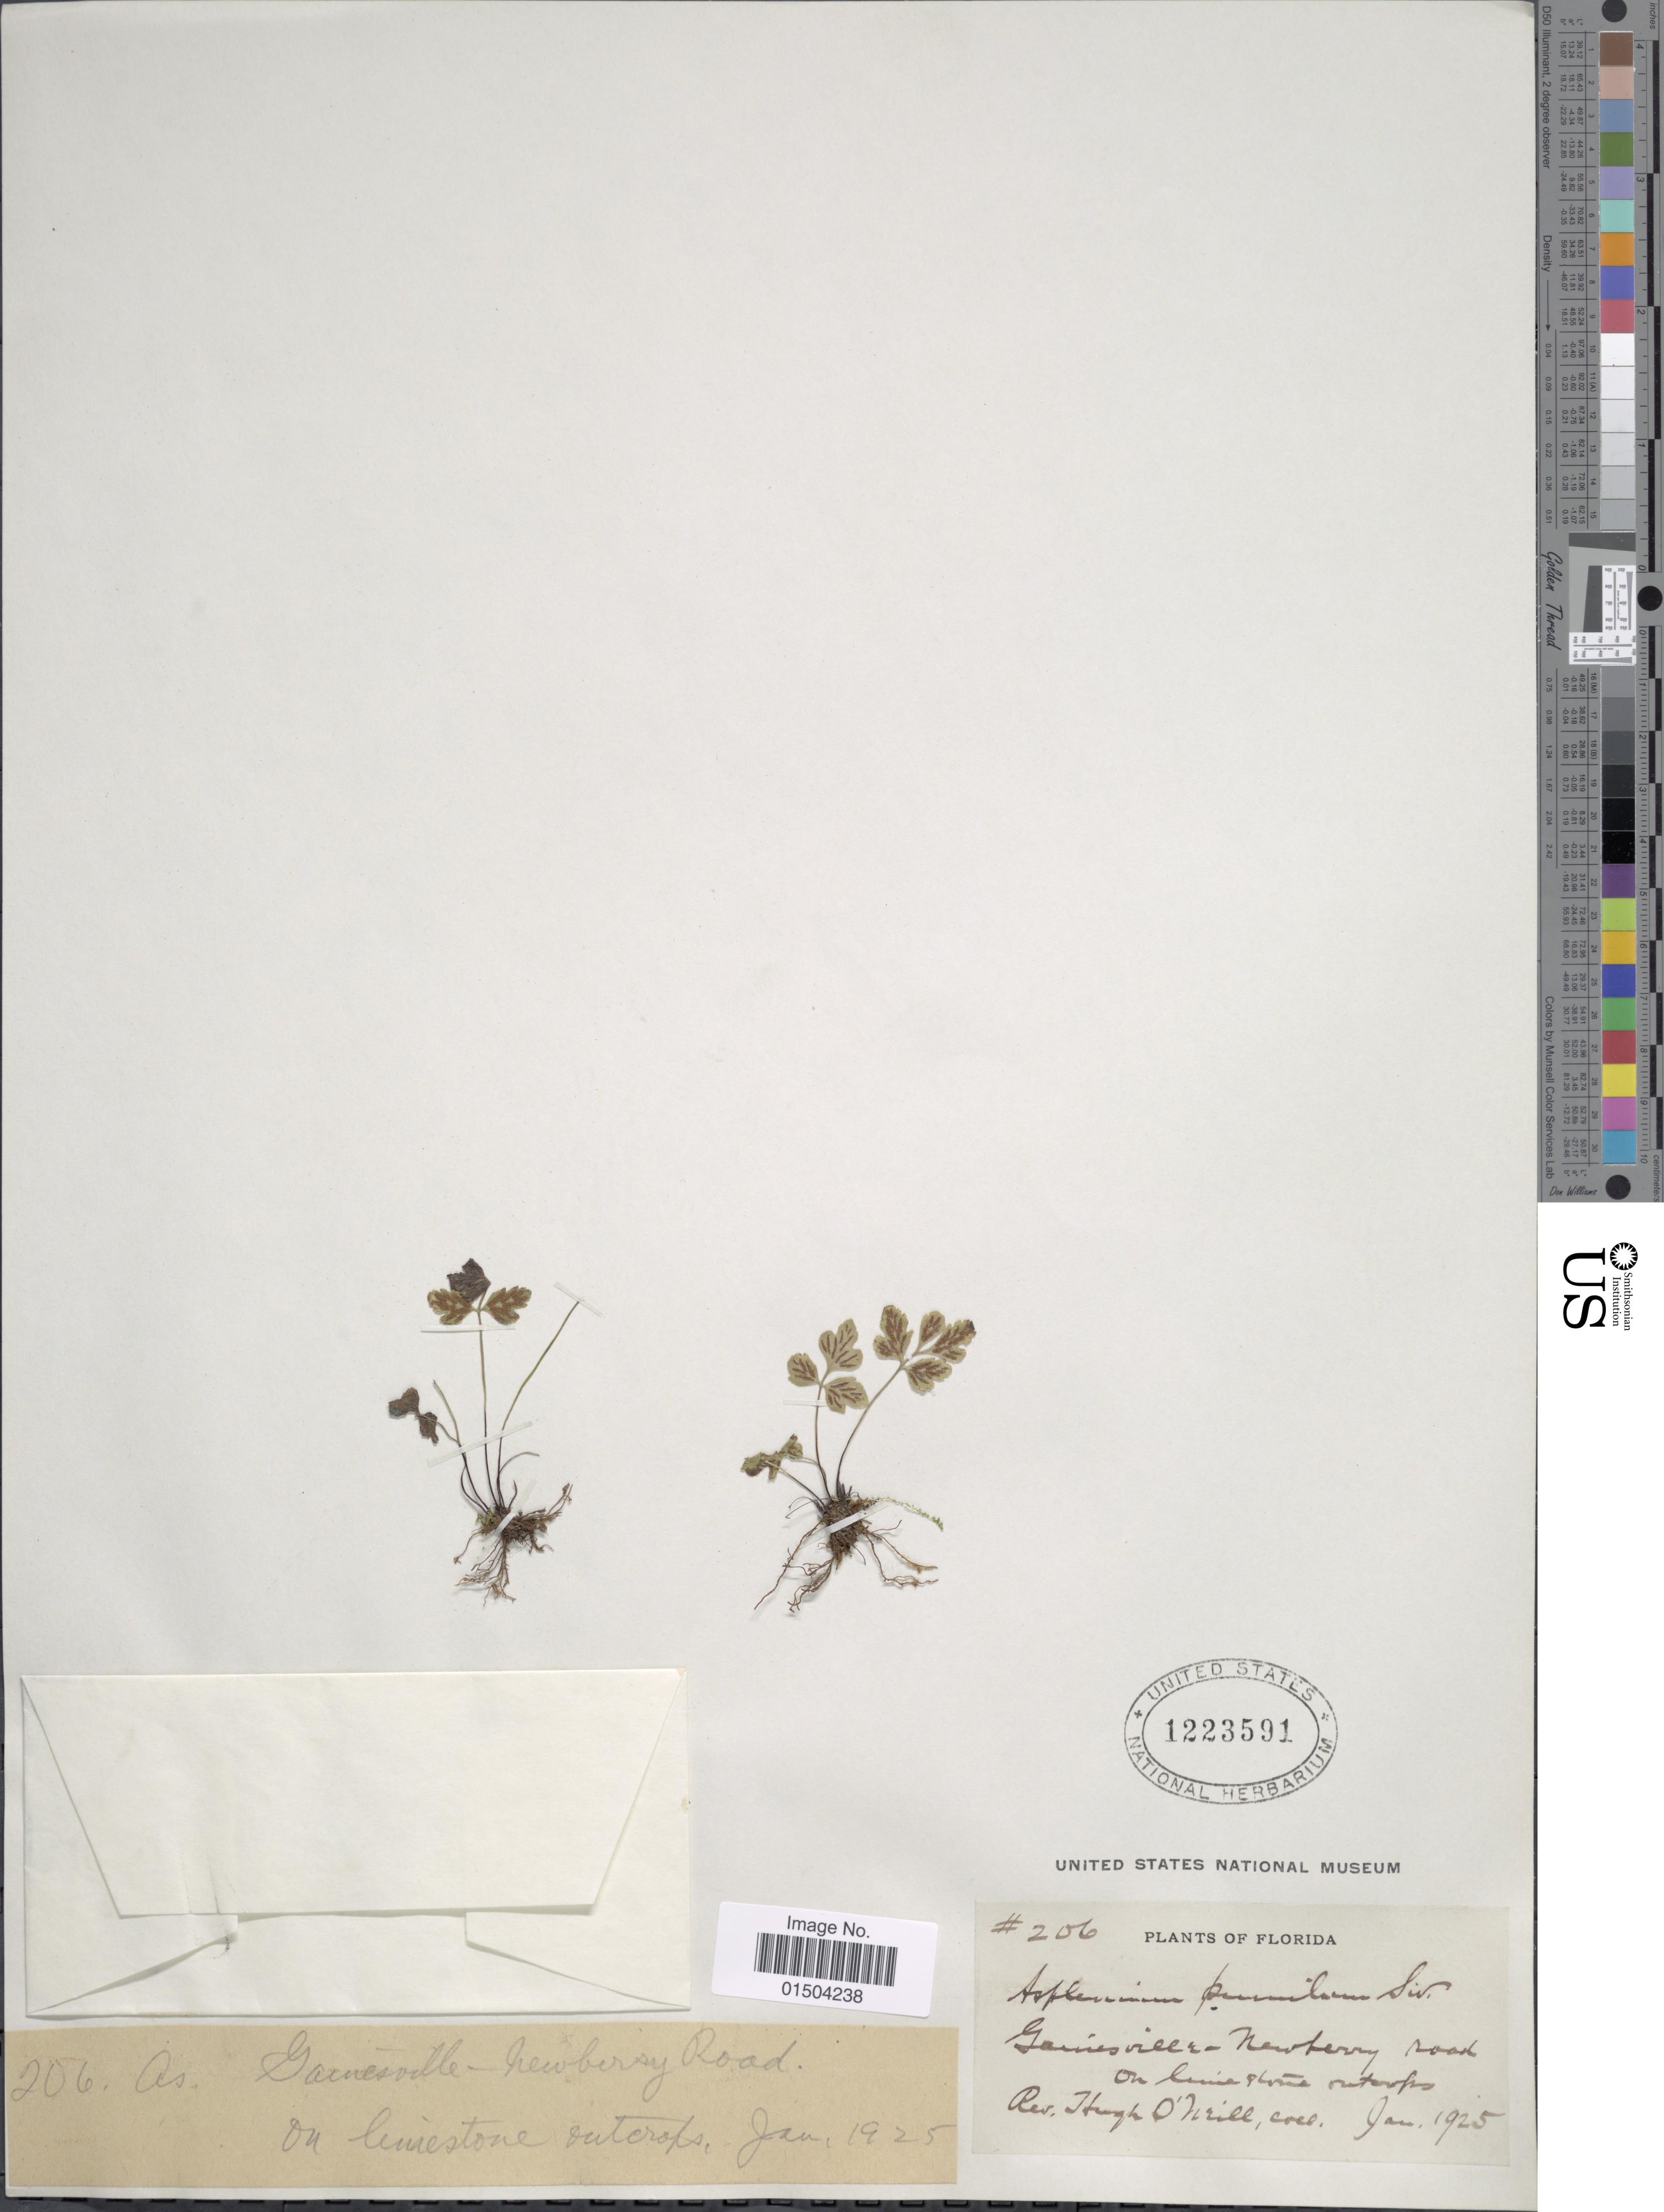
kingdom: Plantae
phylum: Tracheophyta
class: Polypodiopsida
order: Polypodiales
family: Aspleniaceae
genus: Asplenium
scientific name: Asplenium pumilum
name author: Sw.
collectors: H. O'Neill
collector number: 206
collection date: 1925-01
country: United States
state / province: Florida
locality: Gainesville - Newberry road on limestone outcrops.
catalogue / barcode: US 1223591